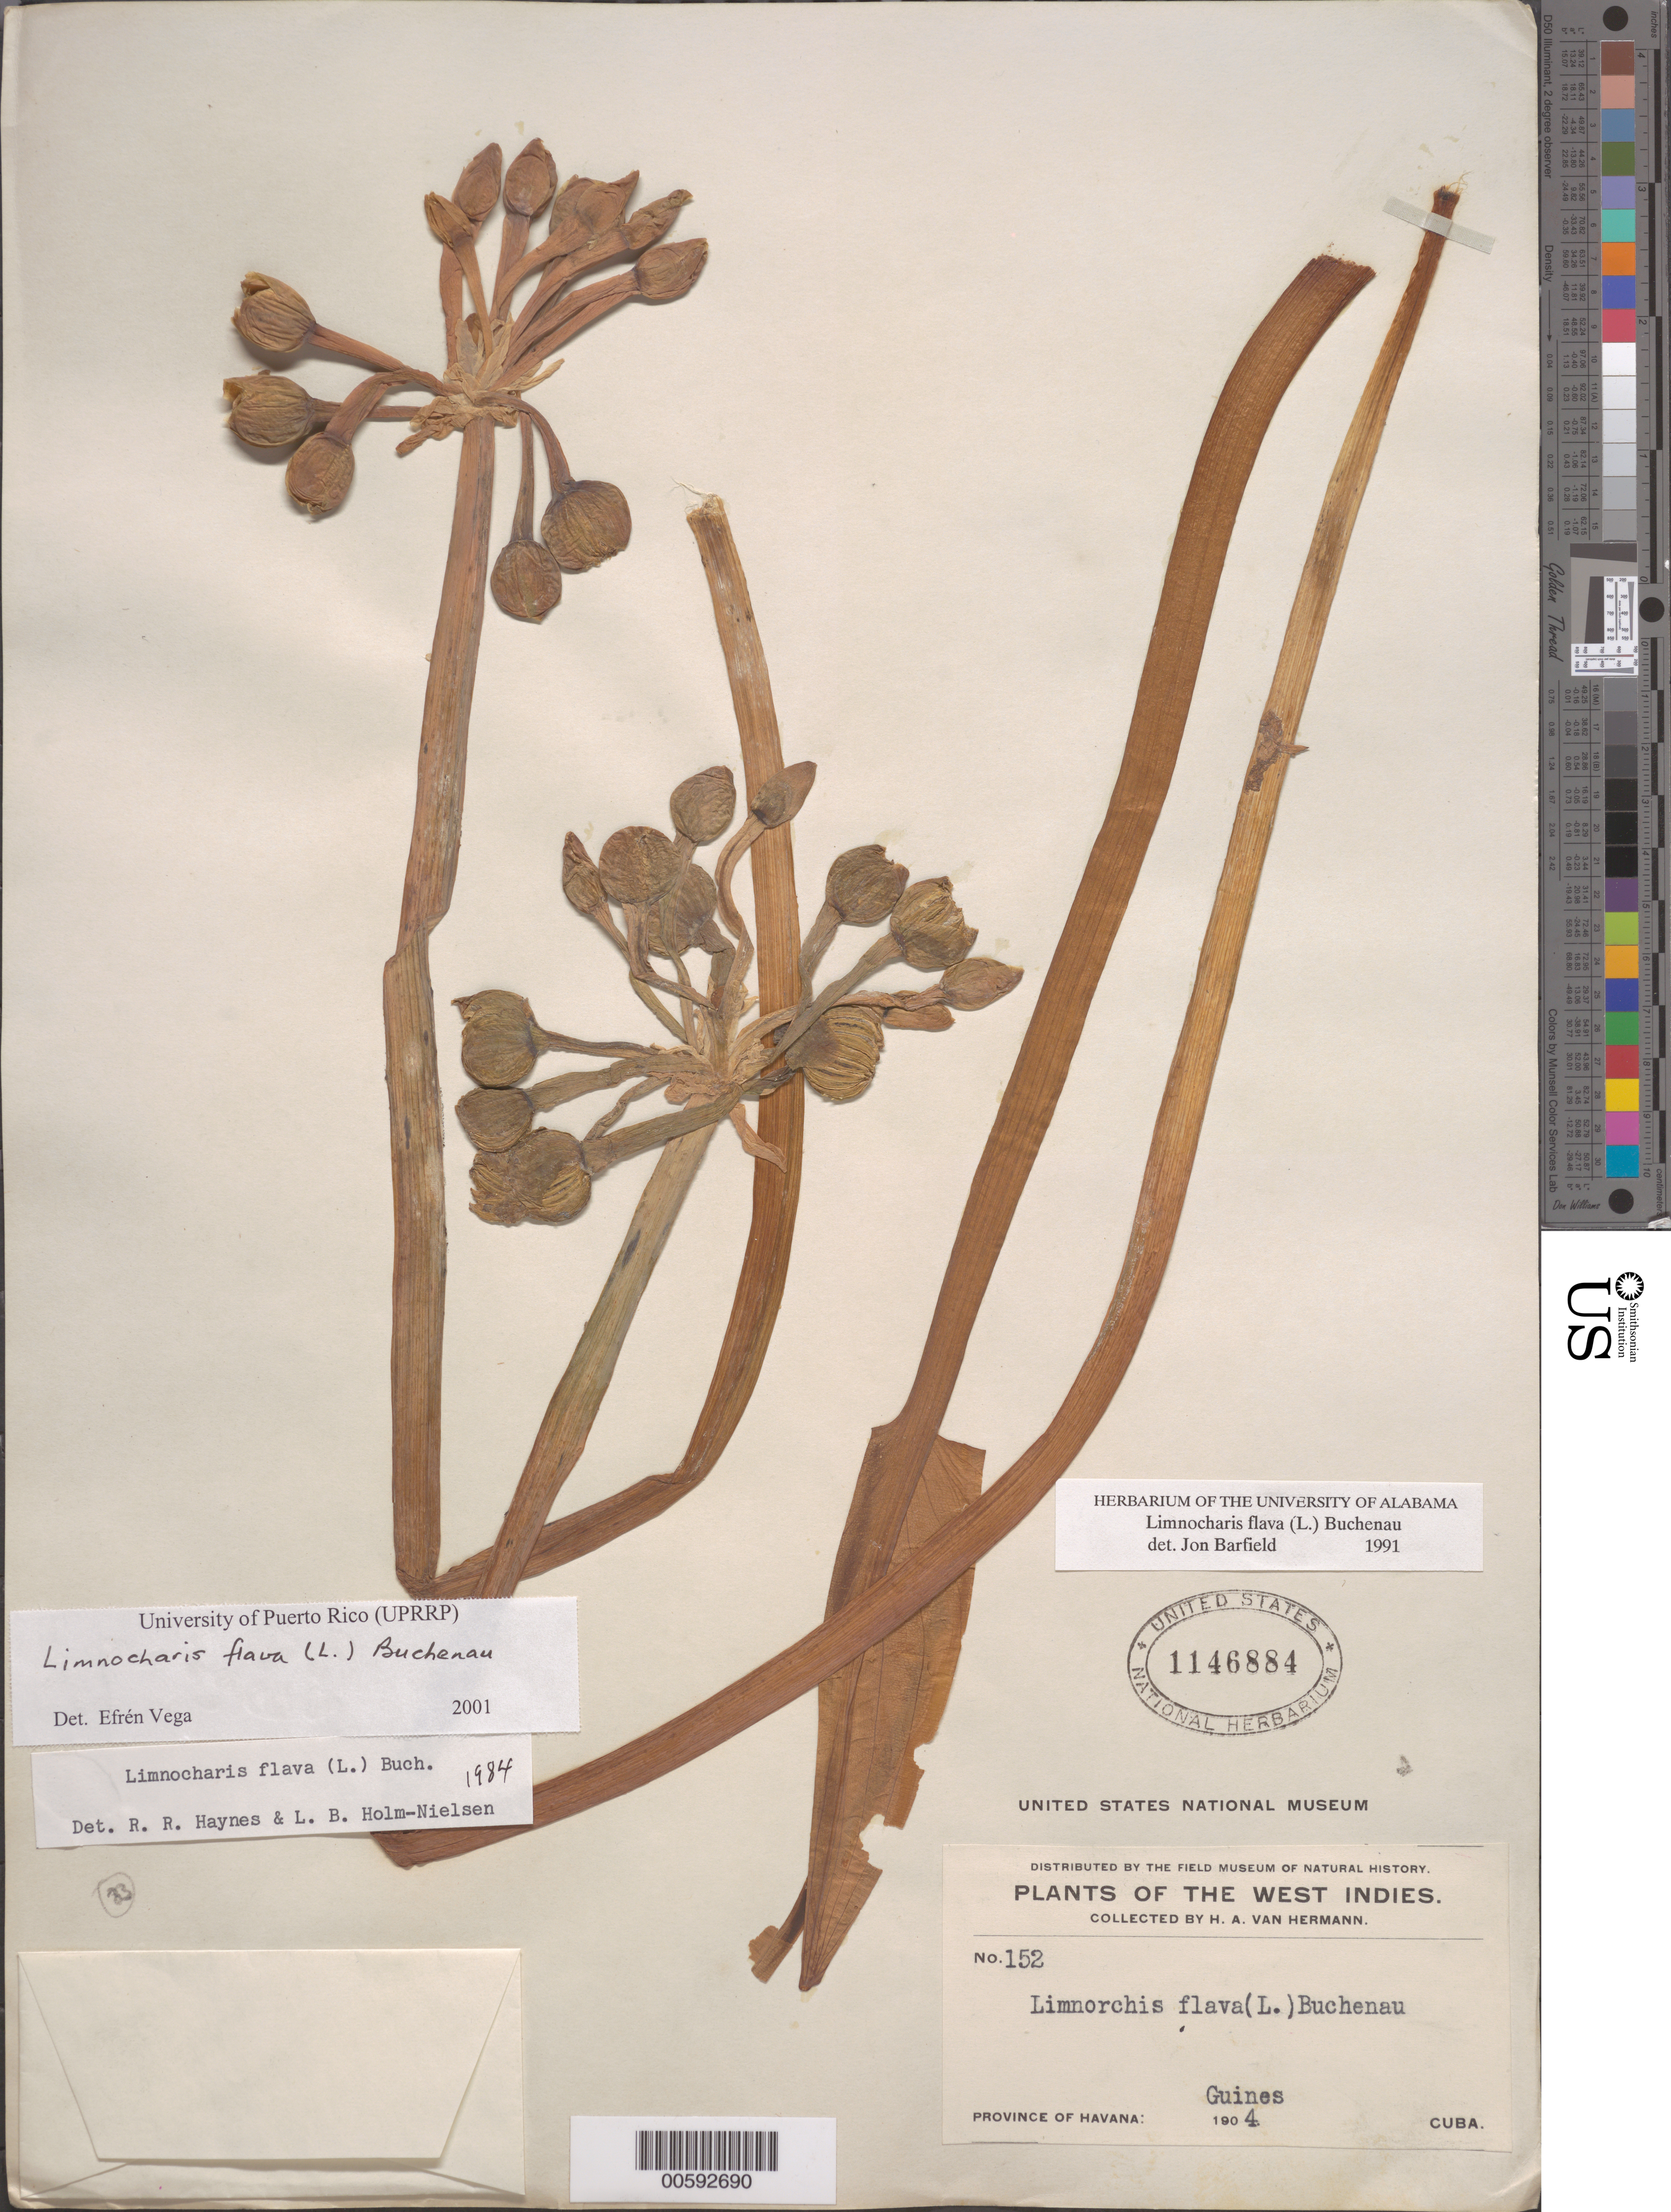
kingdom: Plantae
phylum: Tracheophyta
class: Liliopsida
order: Alismatales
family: Alismataceae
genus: Limnocharis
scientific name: Limnocharis flava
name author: (L.) Buchenau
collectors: H. A. Van Hermann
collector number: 152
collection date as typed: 1904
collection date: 1904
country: Cuba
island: Greater Antilles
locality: Havana, Guines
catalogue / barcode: US 1146884